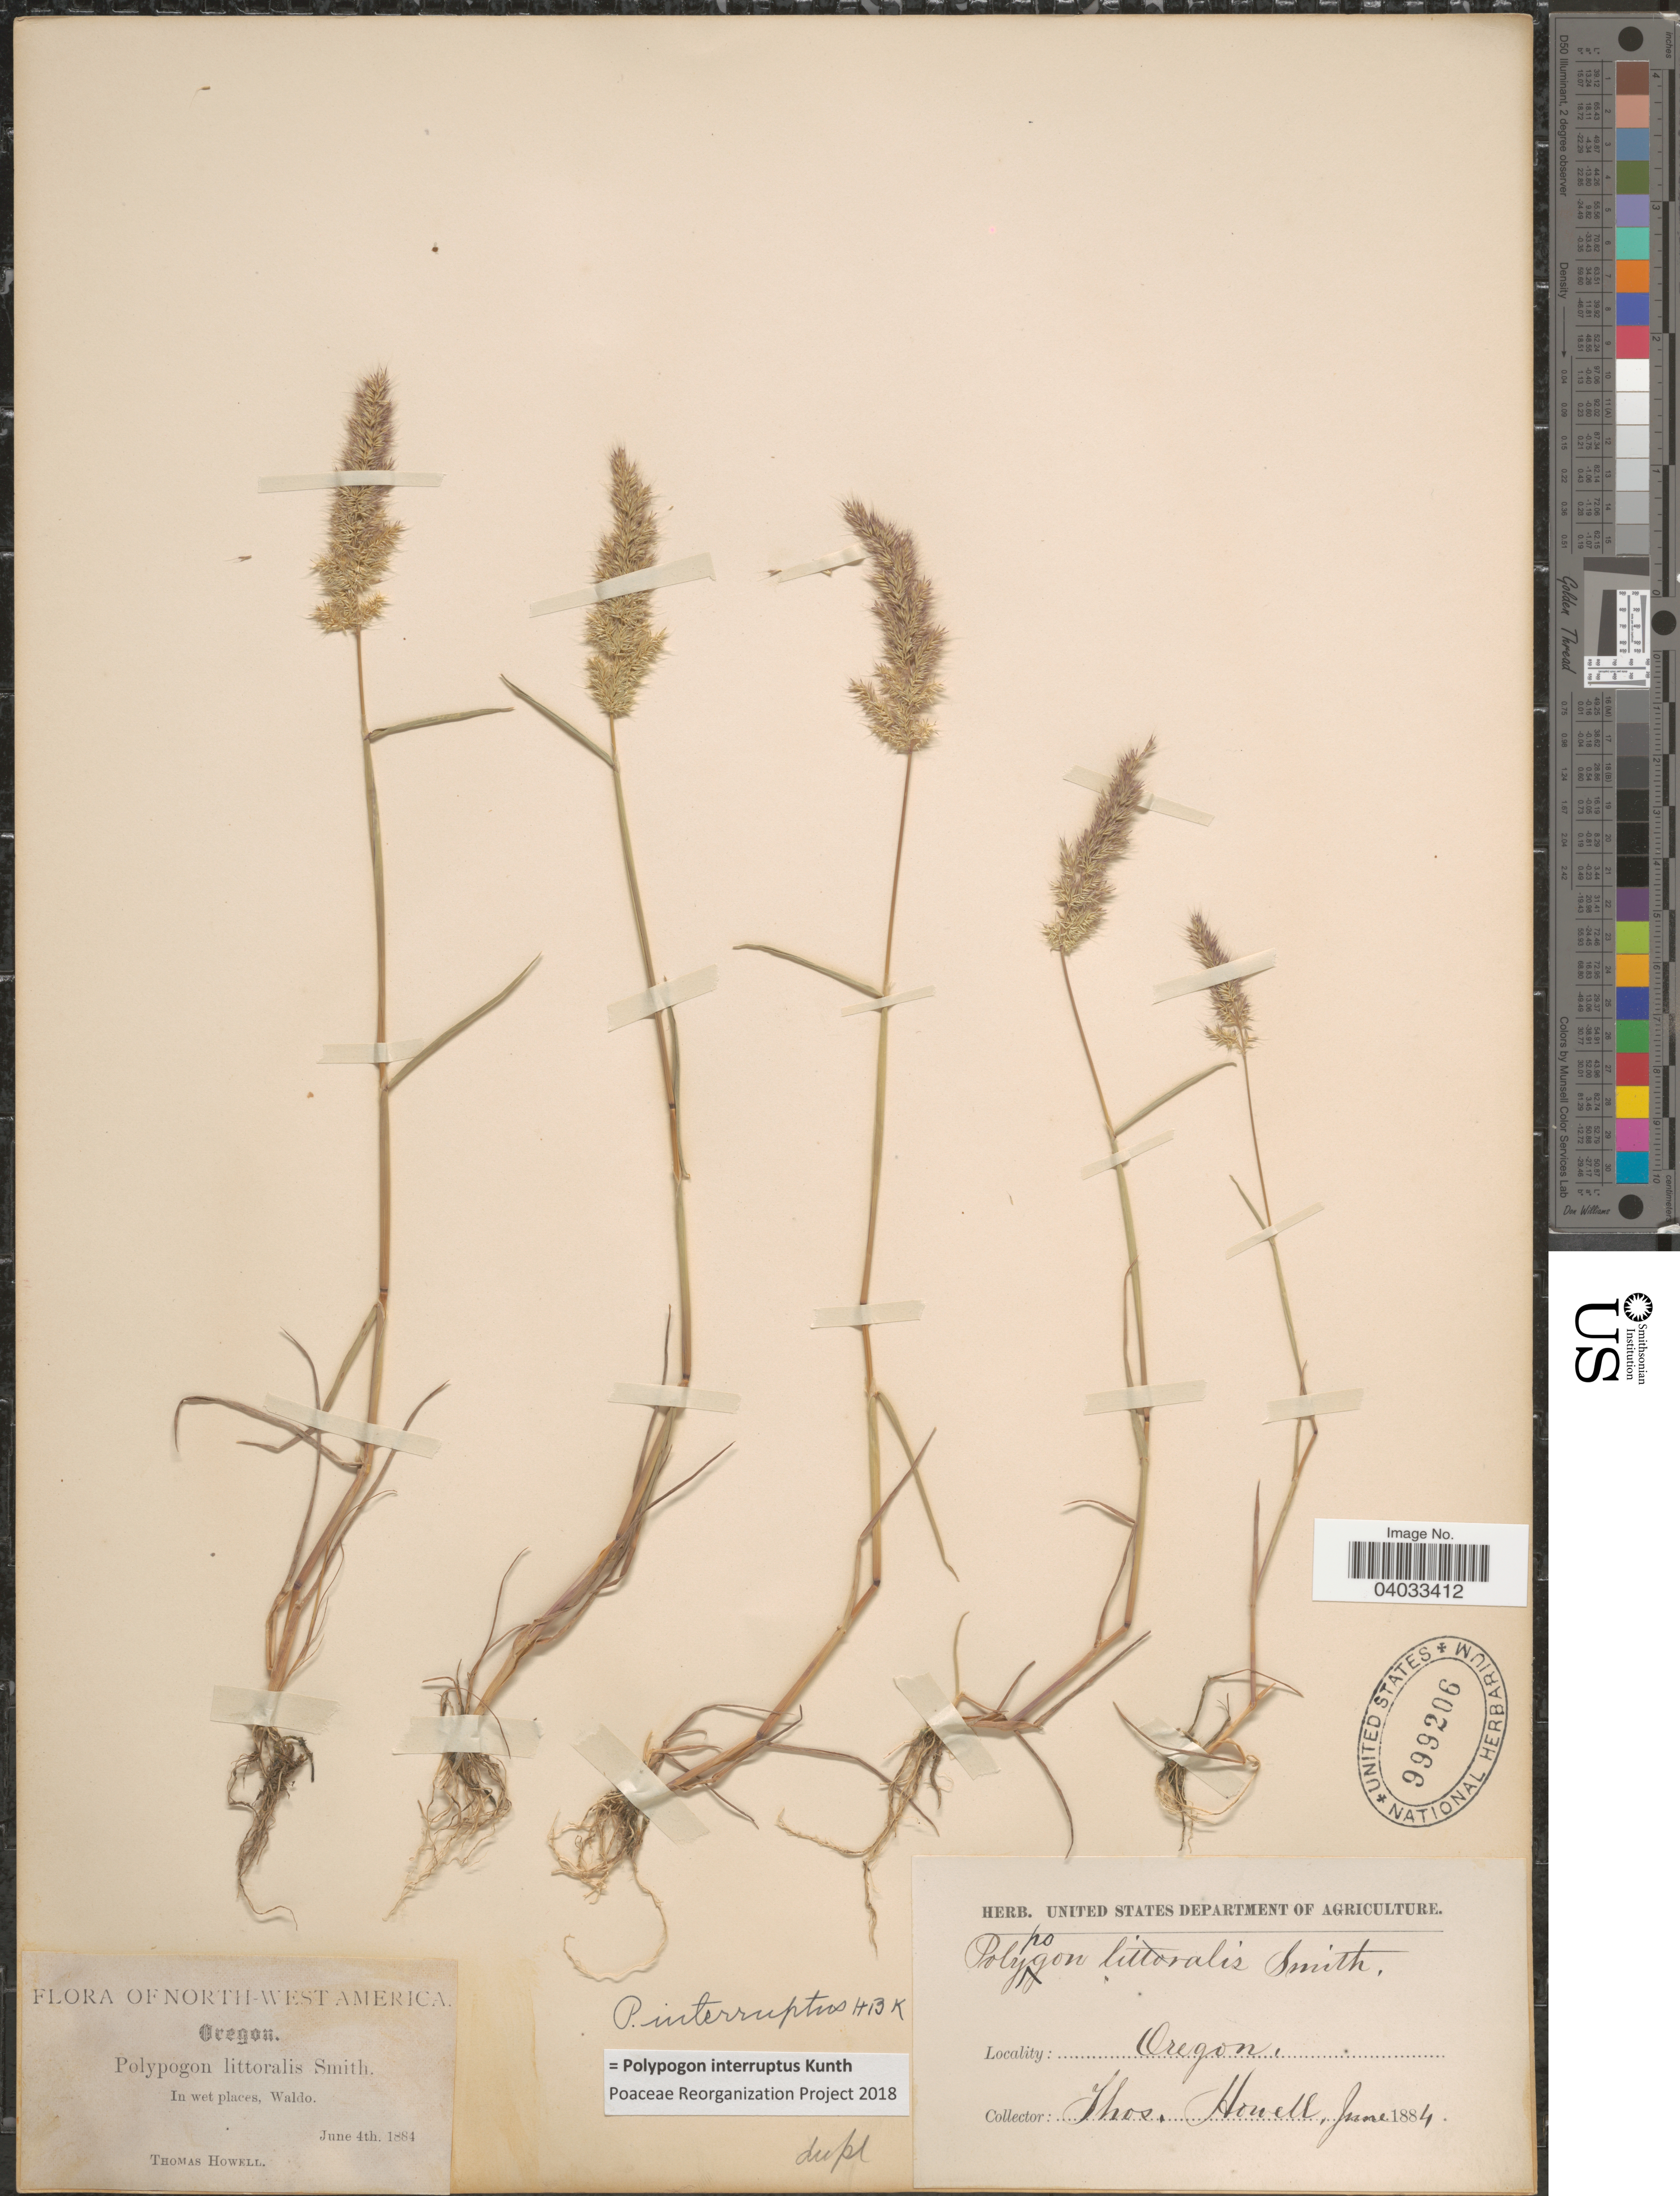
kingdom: Plantae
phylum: Tracheophyta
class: Liliopsida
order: Poales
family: Poaceae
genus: Polypogon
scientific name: Polypogon interruptus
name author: Kunth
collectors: T. Howell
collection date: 1884-06-04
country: United States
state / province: Oregon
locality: North-West America. Waldo.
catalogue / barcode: US 999206